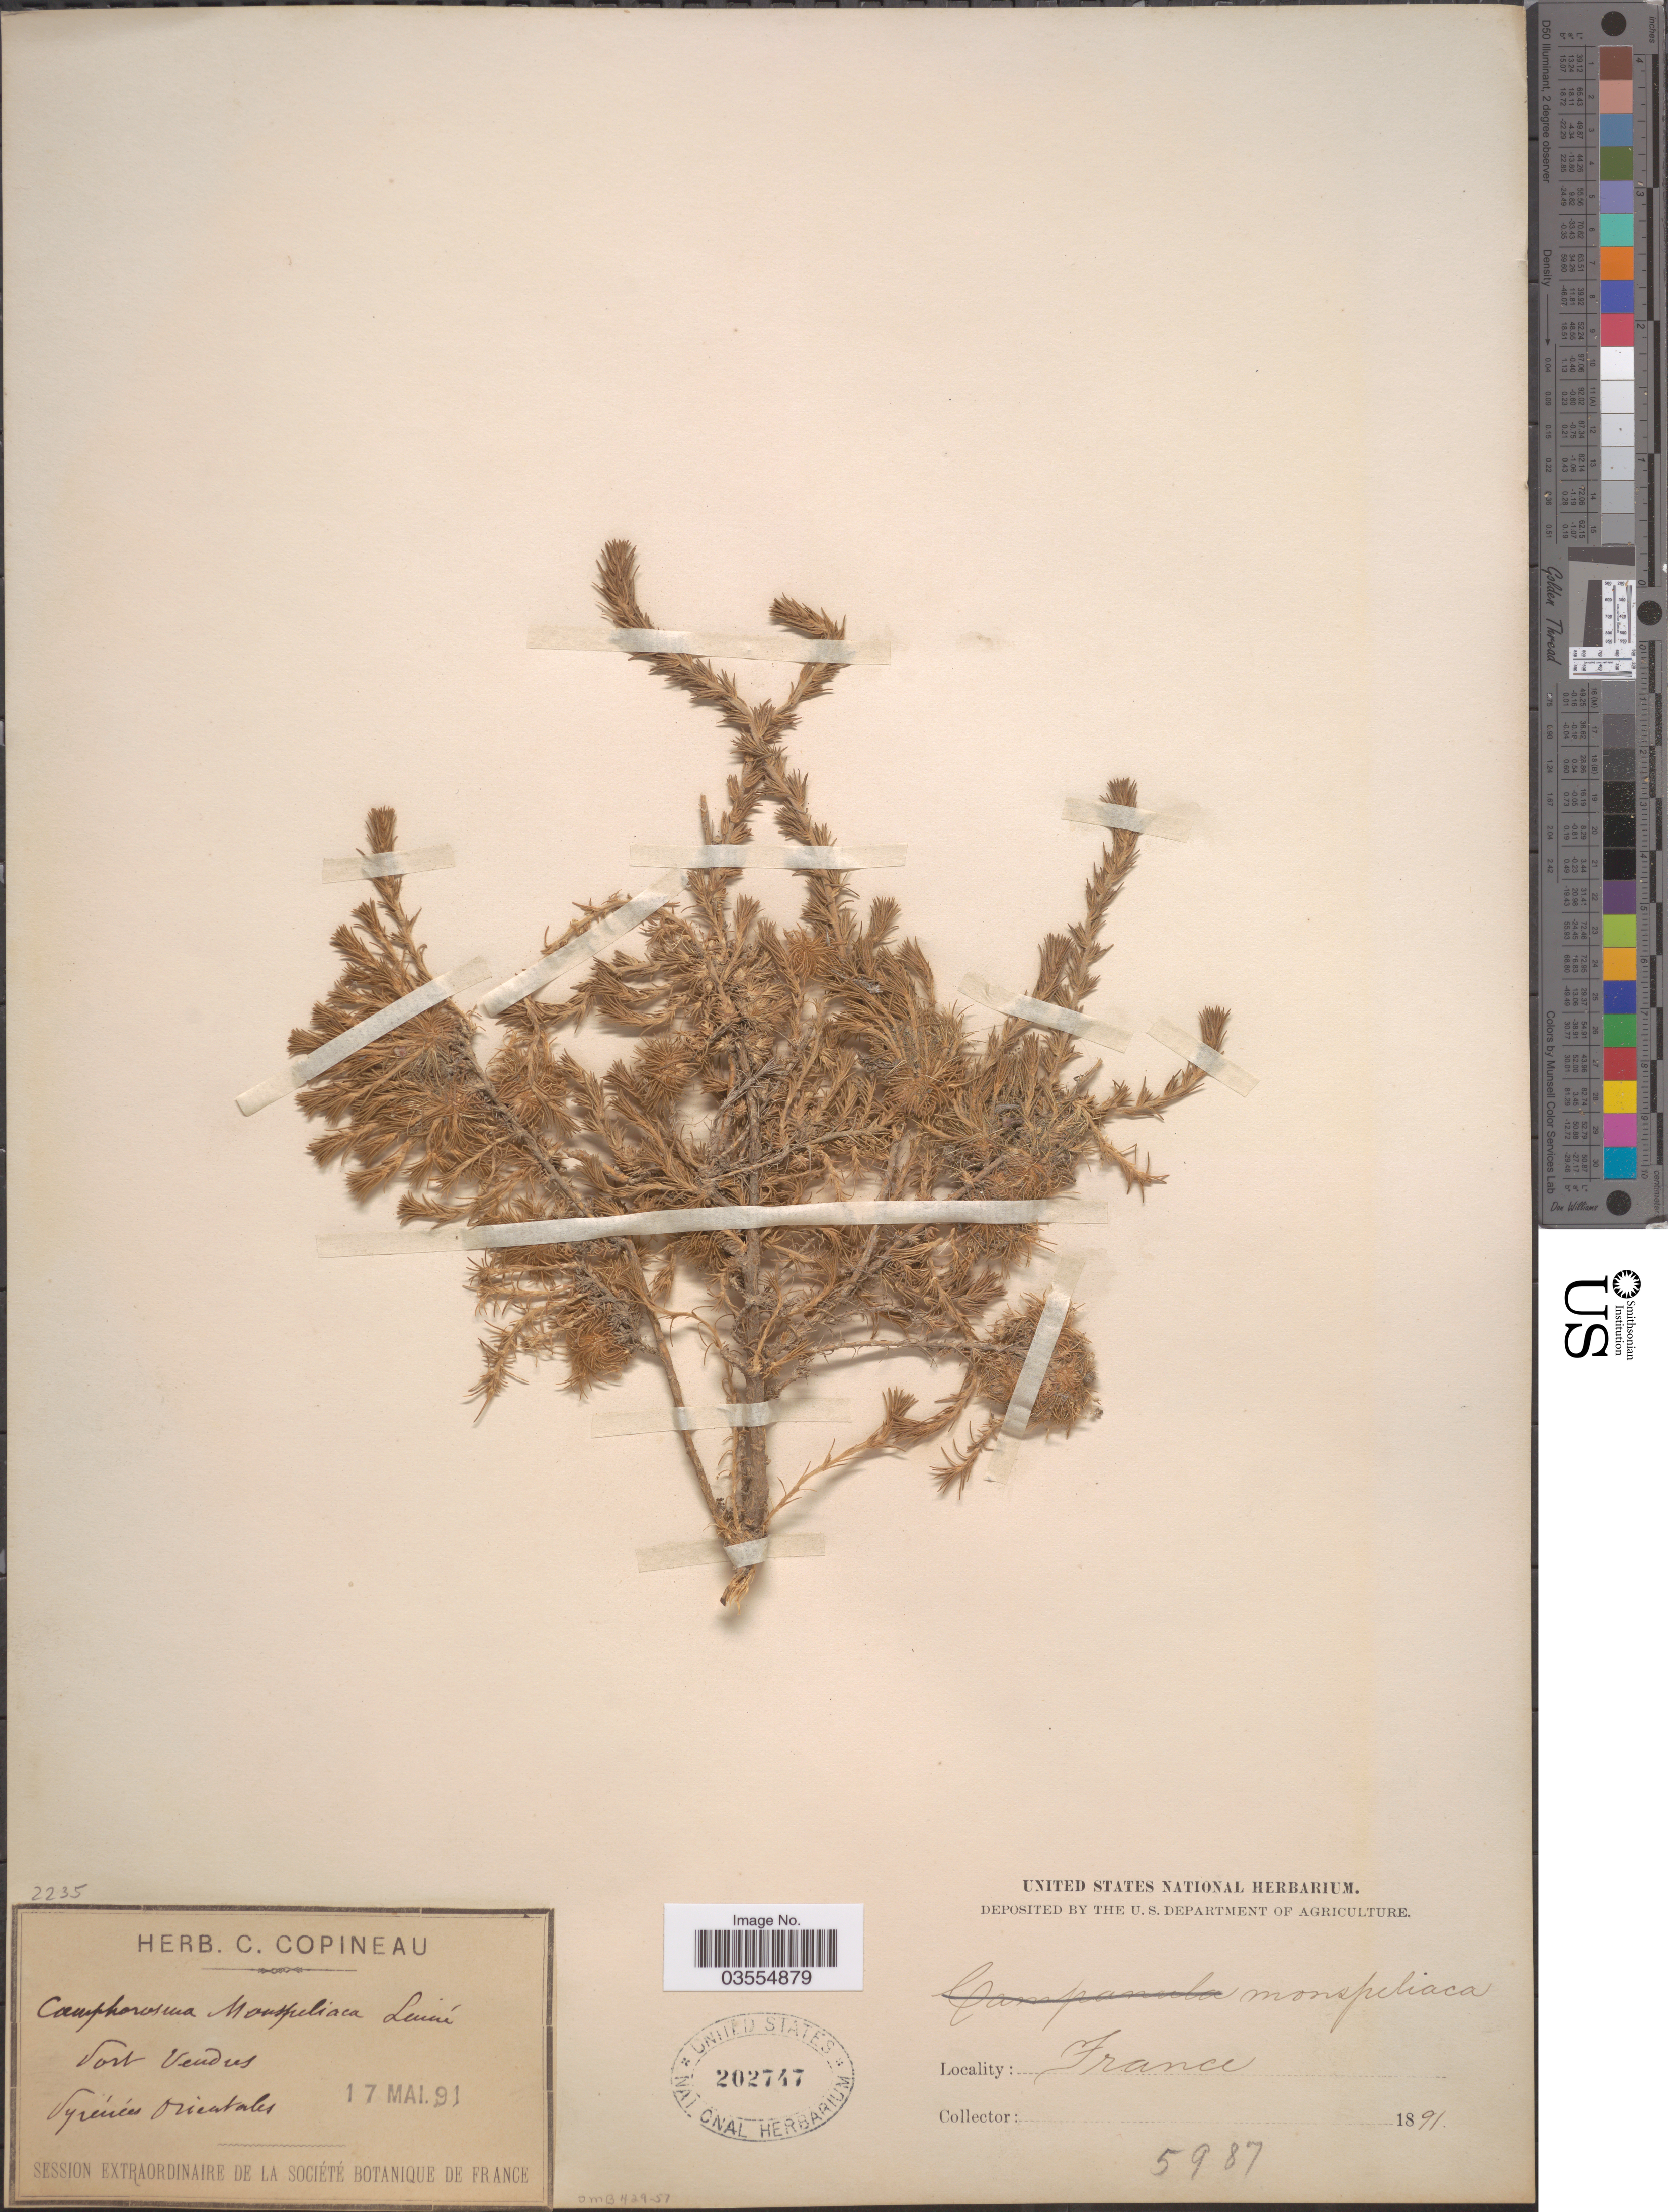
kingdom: Plantae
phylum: Tracheophyta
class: Magnoliopsida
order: Caryophyllales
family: Amaranthaceae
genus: Camphorosma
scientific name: Camphorosma monspeliaca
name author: L.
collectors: ex herb. C. Copineau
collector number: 5987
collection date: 1891-05-17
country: France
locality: Port Vendres. Pyrénees Orientales.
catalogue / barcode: US 202747